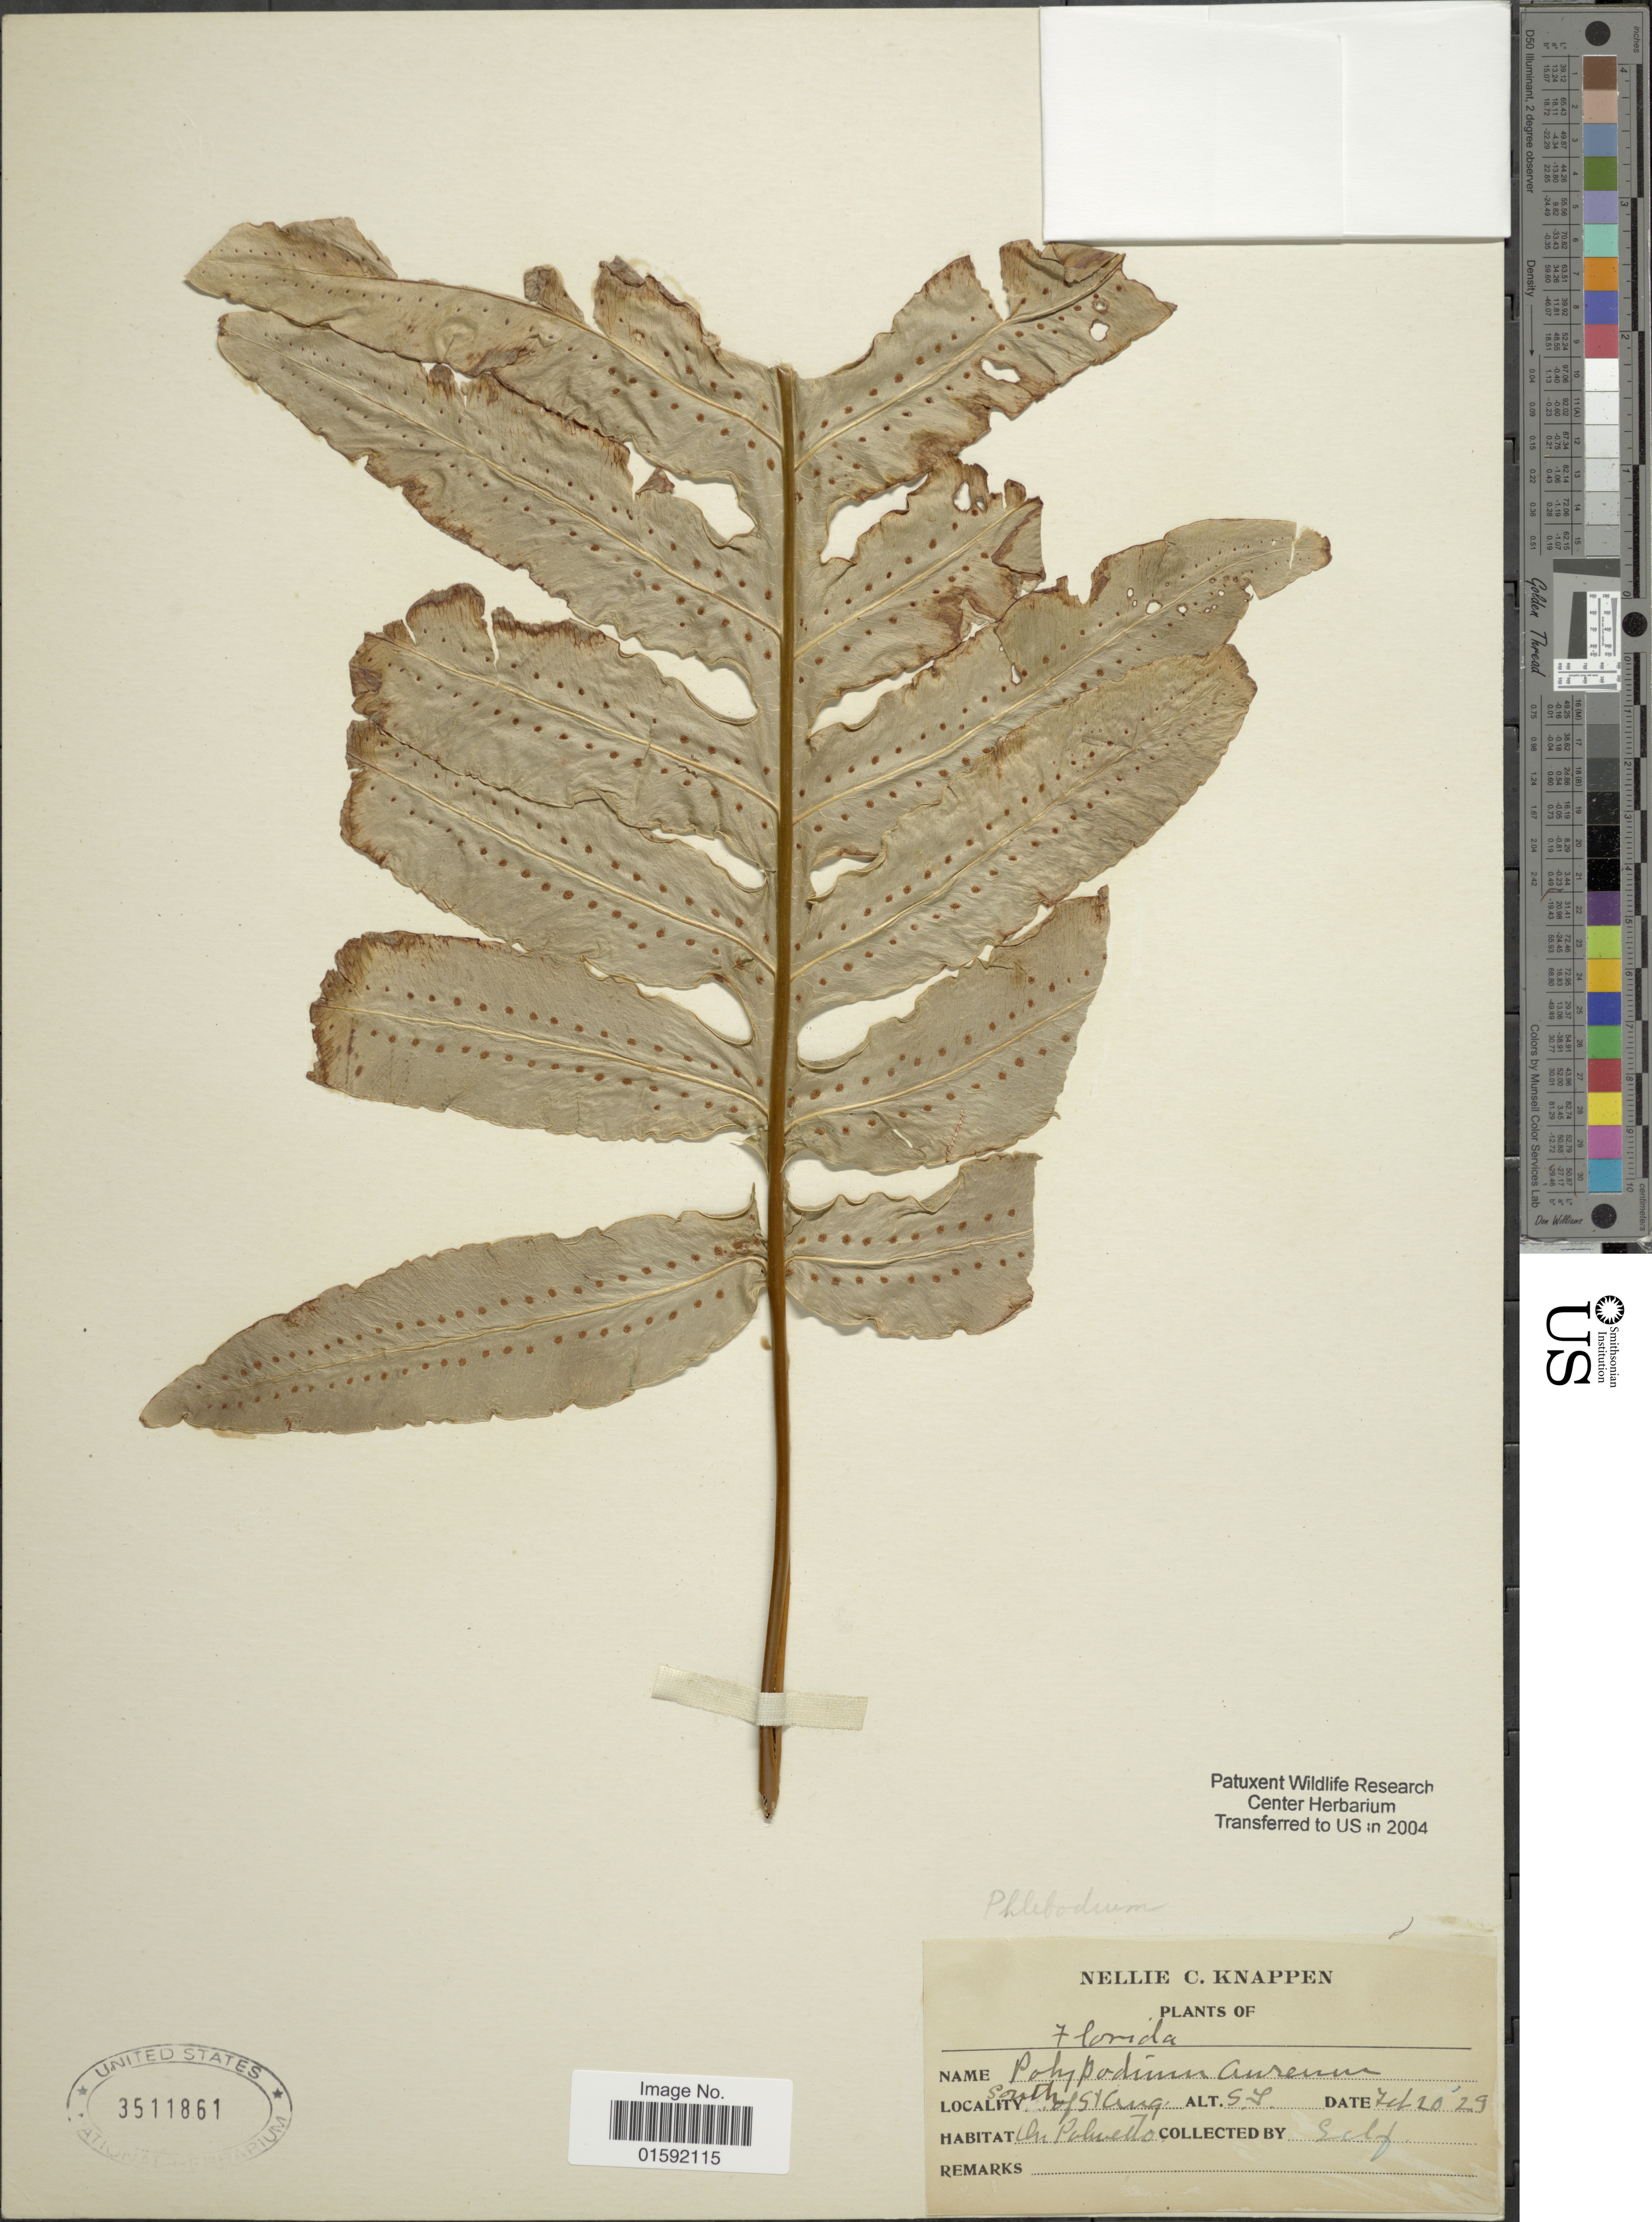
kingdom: Plantae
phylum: Tracheophyta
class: Polypodiopsida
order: Polypodiales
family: Polypodiaceae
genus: Phlebodium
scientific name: Phlebodium aureum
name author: (L.) J. Sm.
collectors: N. Knappen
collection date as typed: Transcribed d/m/y: 20/2/29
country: United States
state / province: Florida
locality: South of Stang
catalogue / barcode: US 3511861